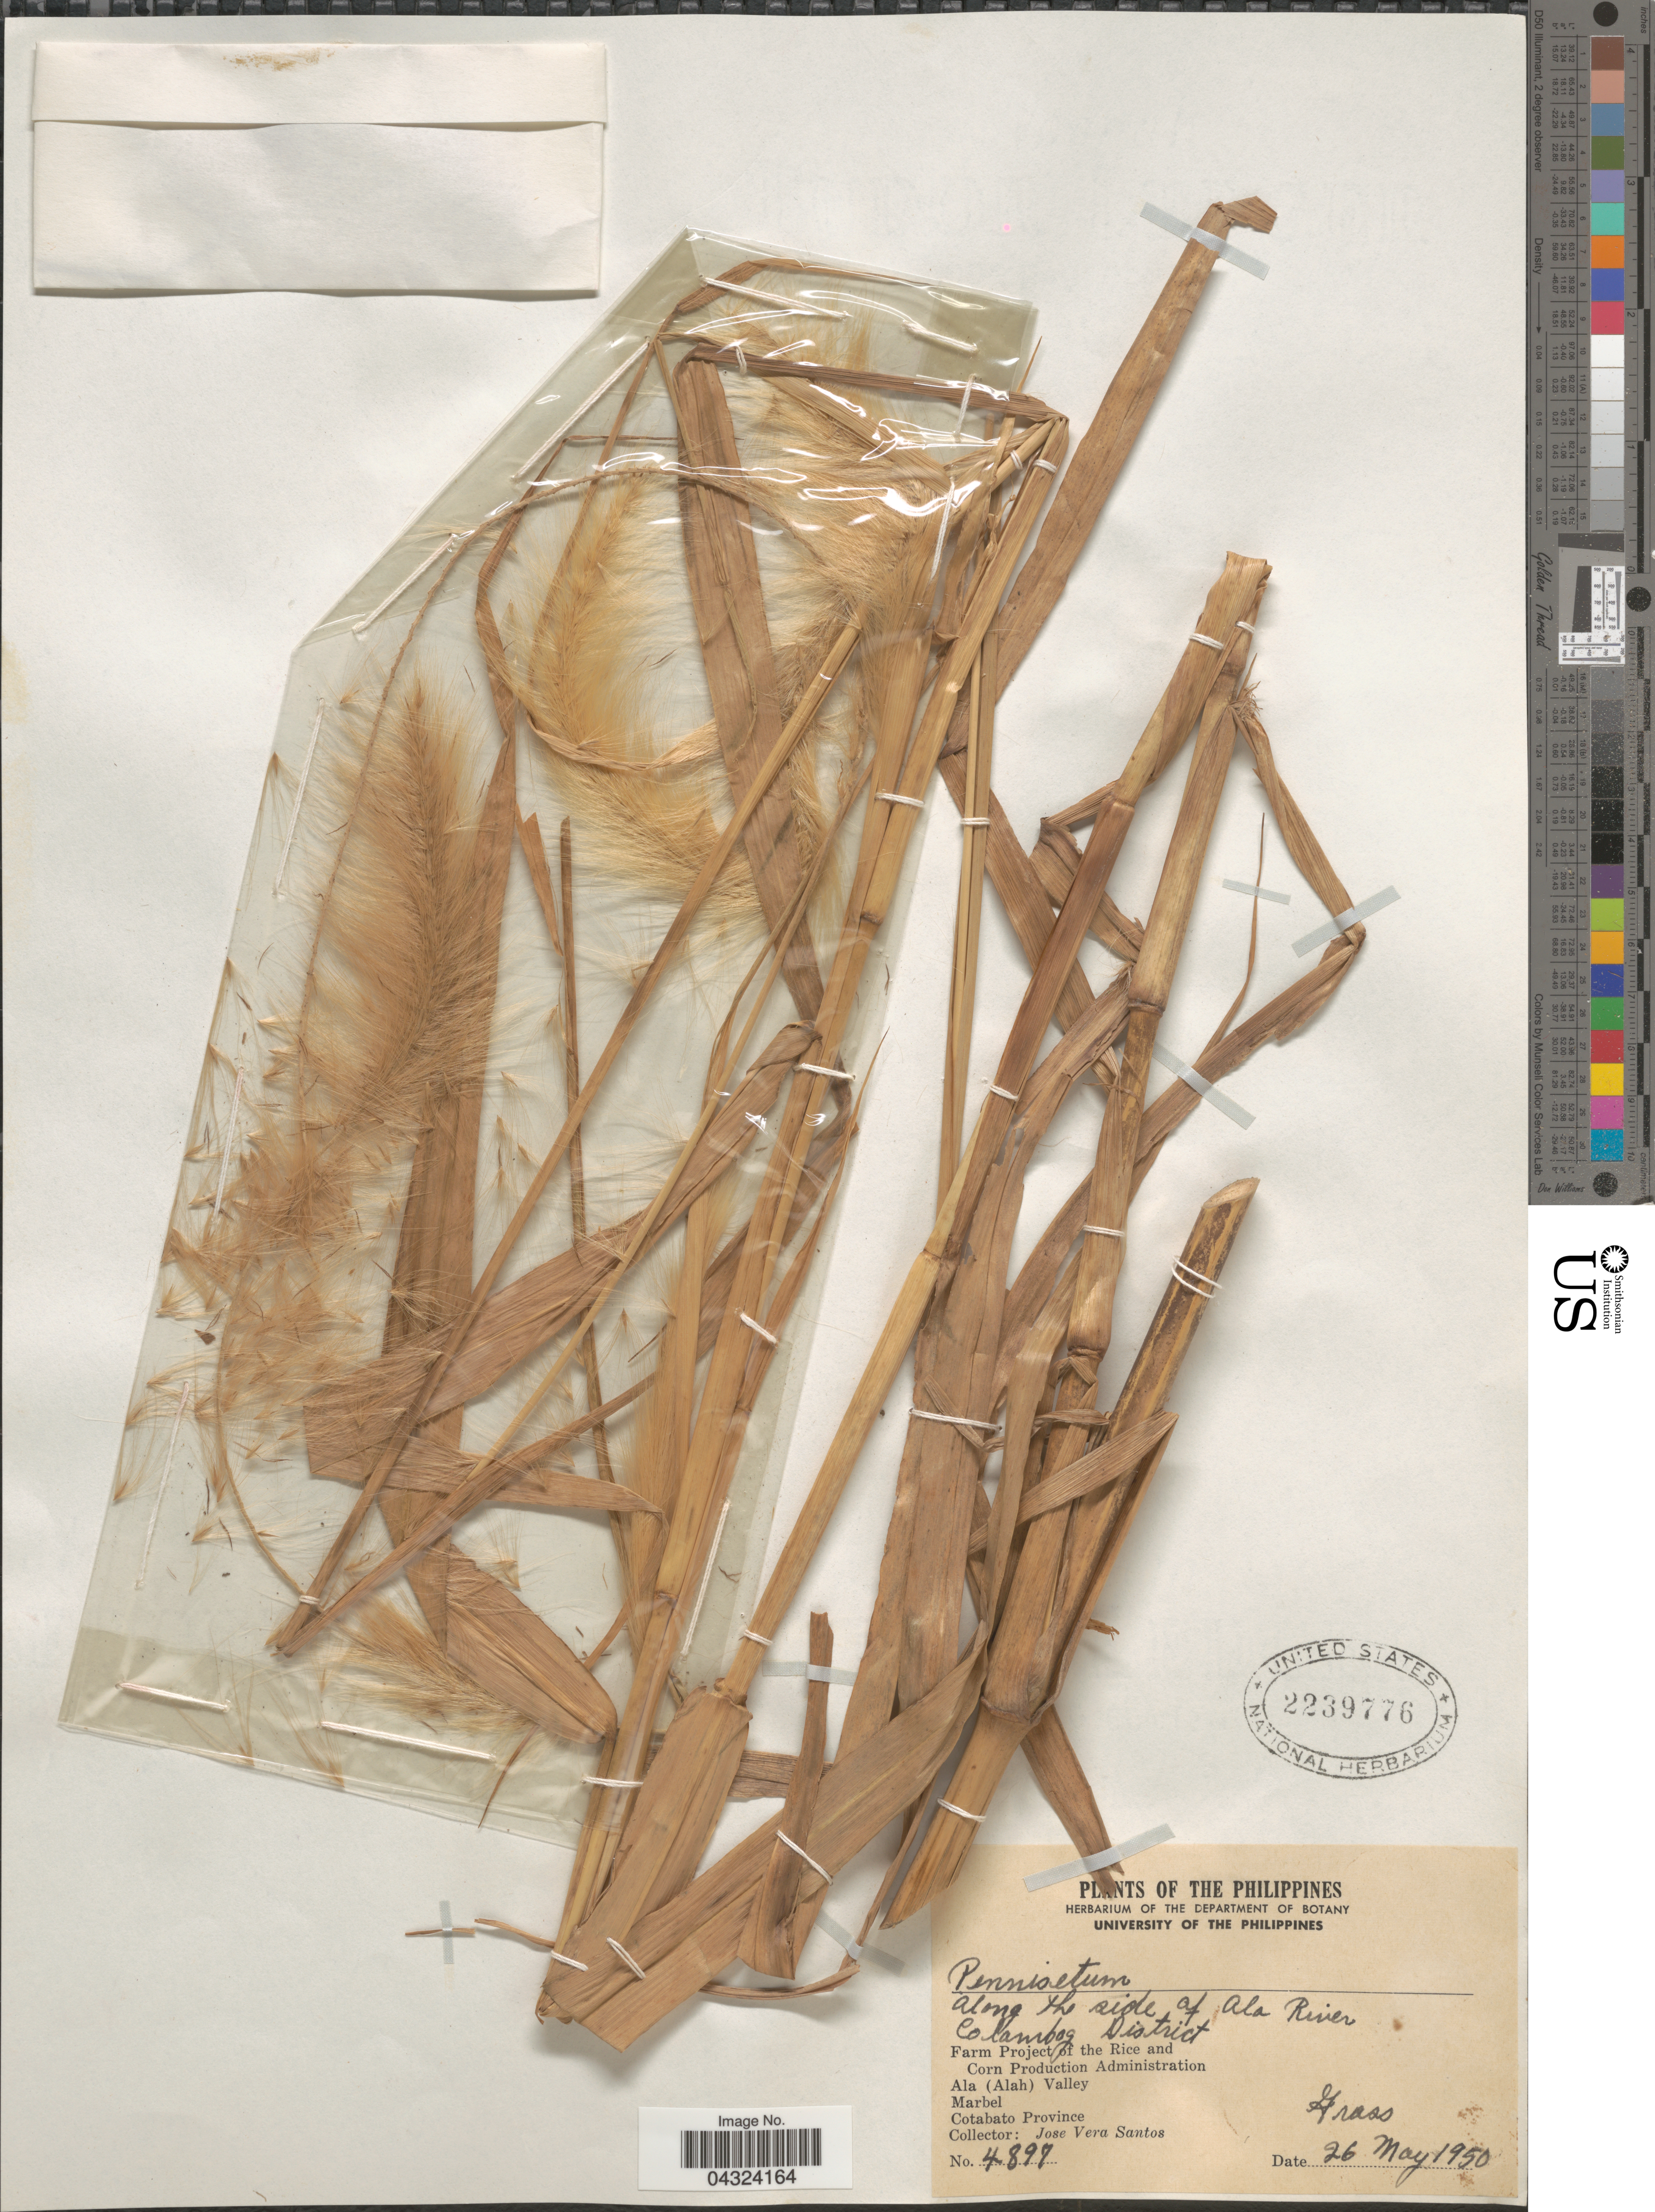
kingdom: Plantae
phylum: Tracheophyta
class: Liliopsida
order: Poales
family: Poaceae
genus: Cenchrus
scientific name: Cenchrus sp.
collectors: J. Santos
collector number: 4897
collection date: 1950-05-26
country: Philippines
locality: Along the side of Ala River. Colambog District. Ala (Alah) Valley. Marbel. Cotabato Province.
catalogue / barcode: US 2239776